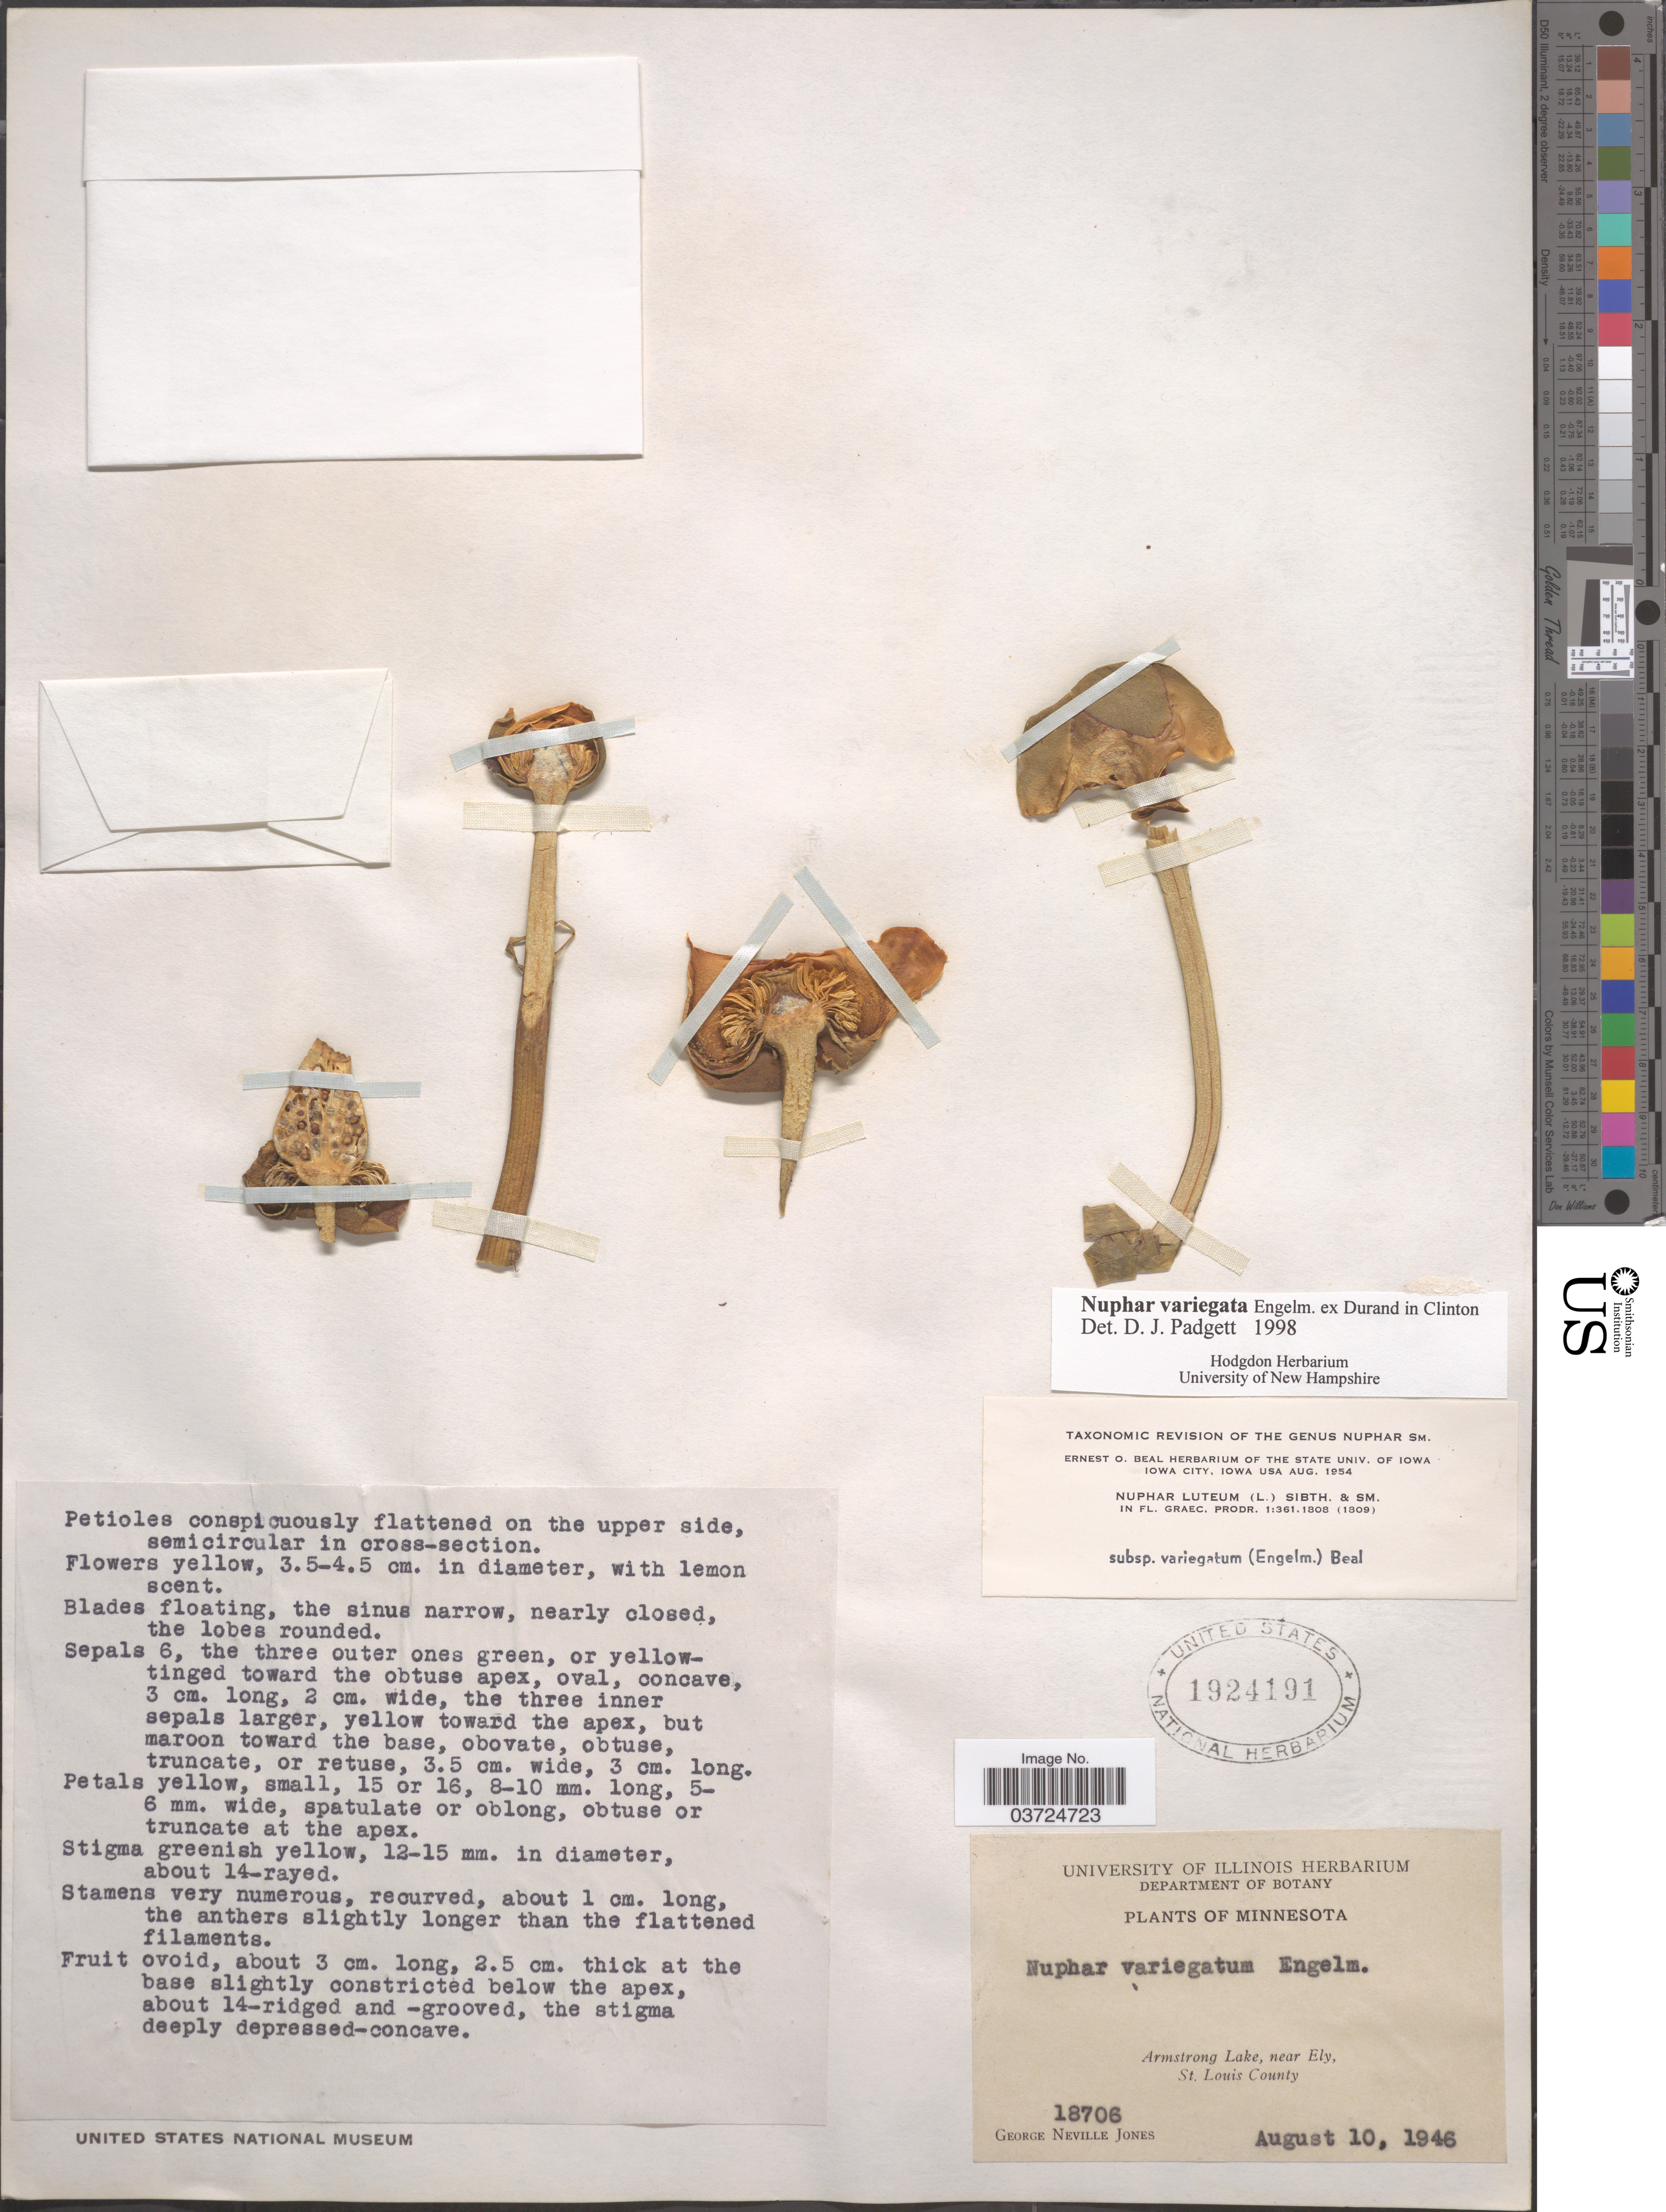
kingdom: Plantae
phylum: Tracheophyta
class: Magnoliopsida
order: Nymphaeales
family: Nymphaeaceae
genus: Nuphar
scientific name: Nuphar variegata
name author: Engelm. ex Durand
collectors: G. N. Jones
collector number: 18706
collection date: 1946-08-10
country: United States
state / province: Minnesota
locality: Armstrong Lake, near Ely, St. Louis County.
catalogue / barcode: US 1924191